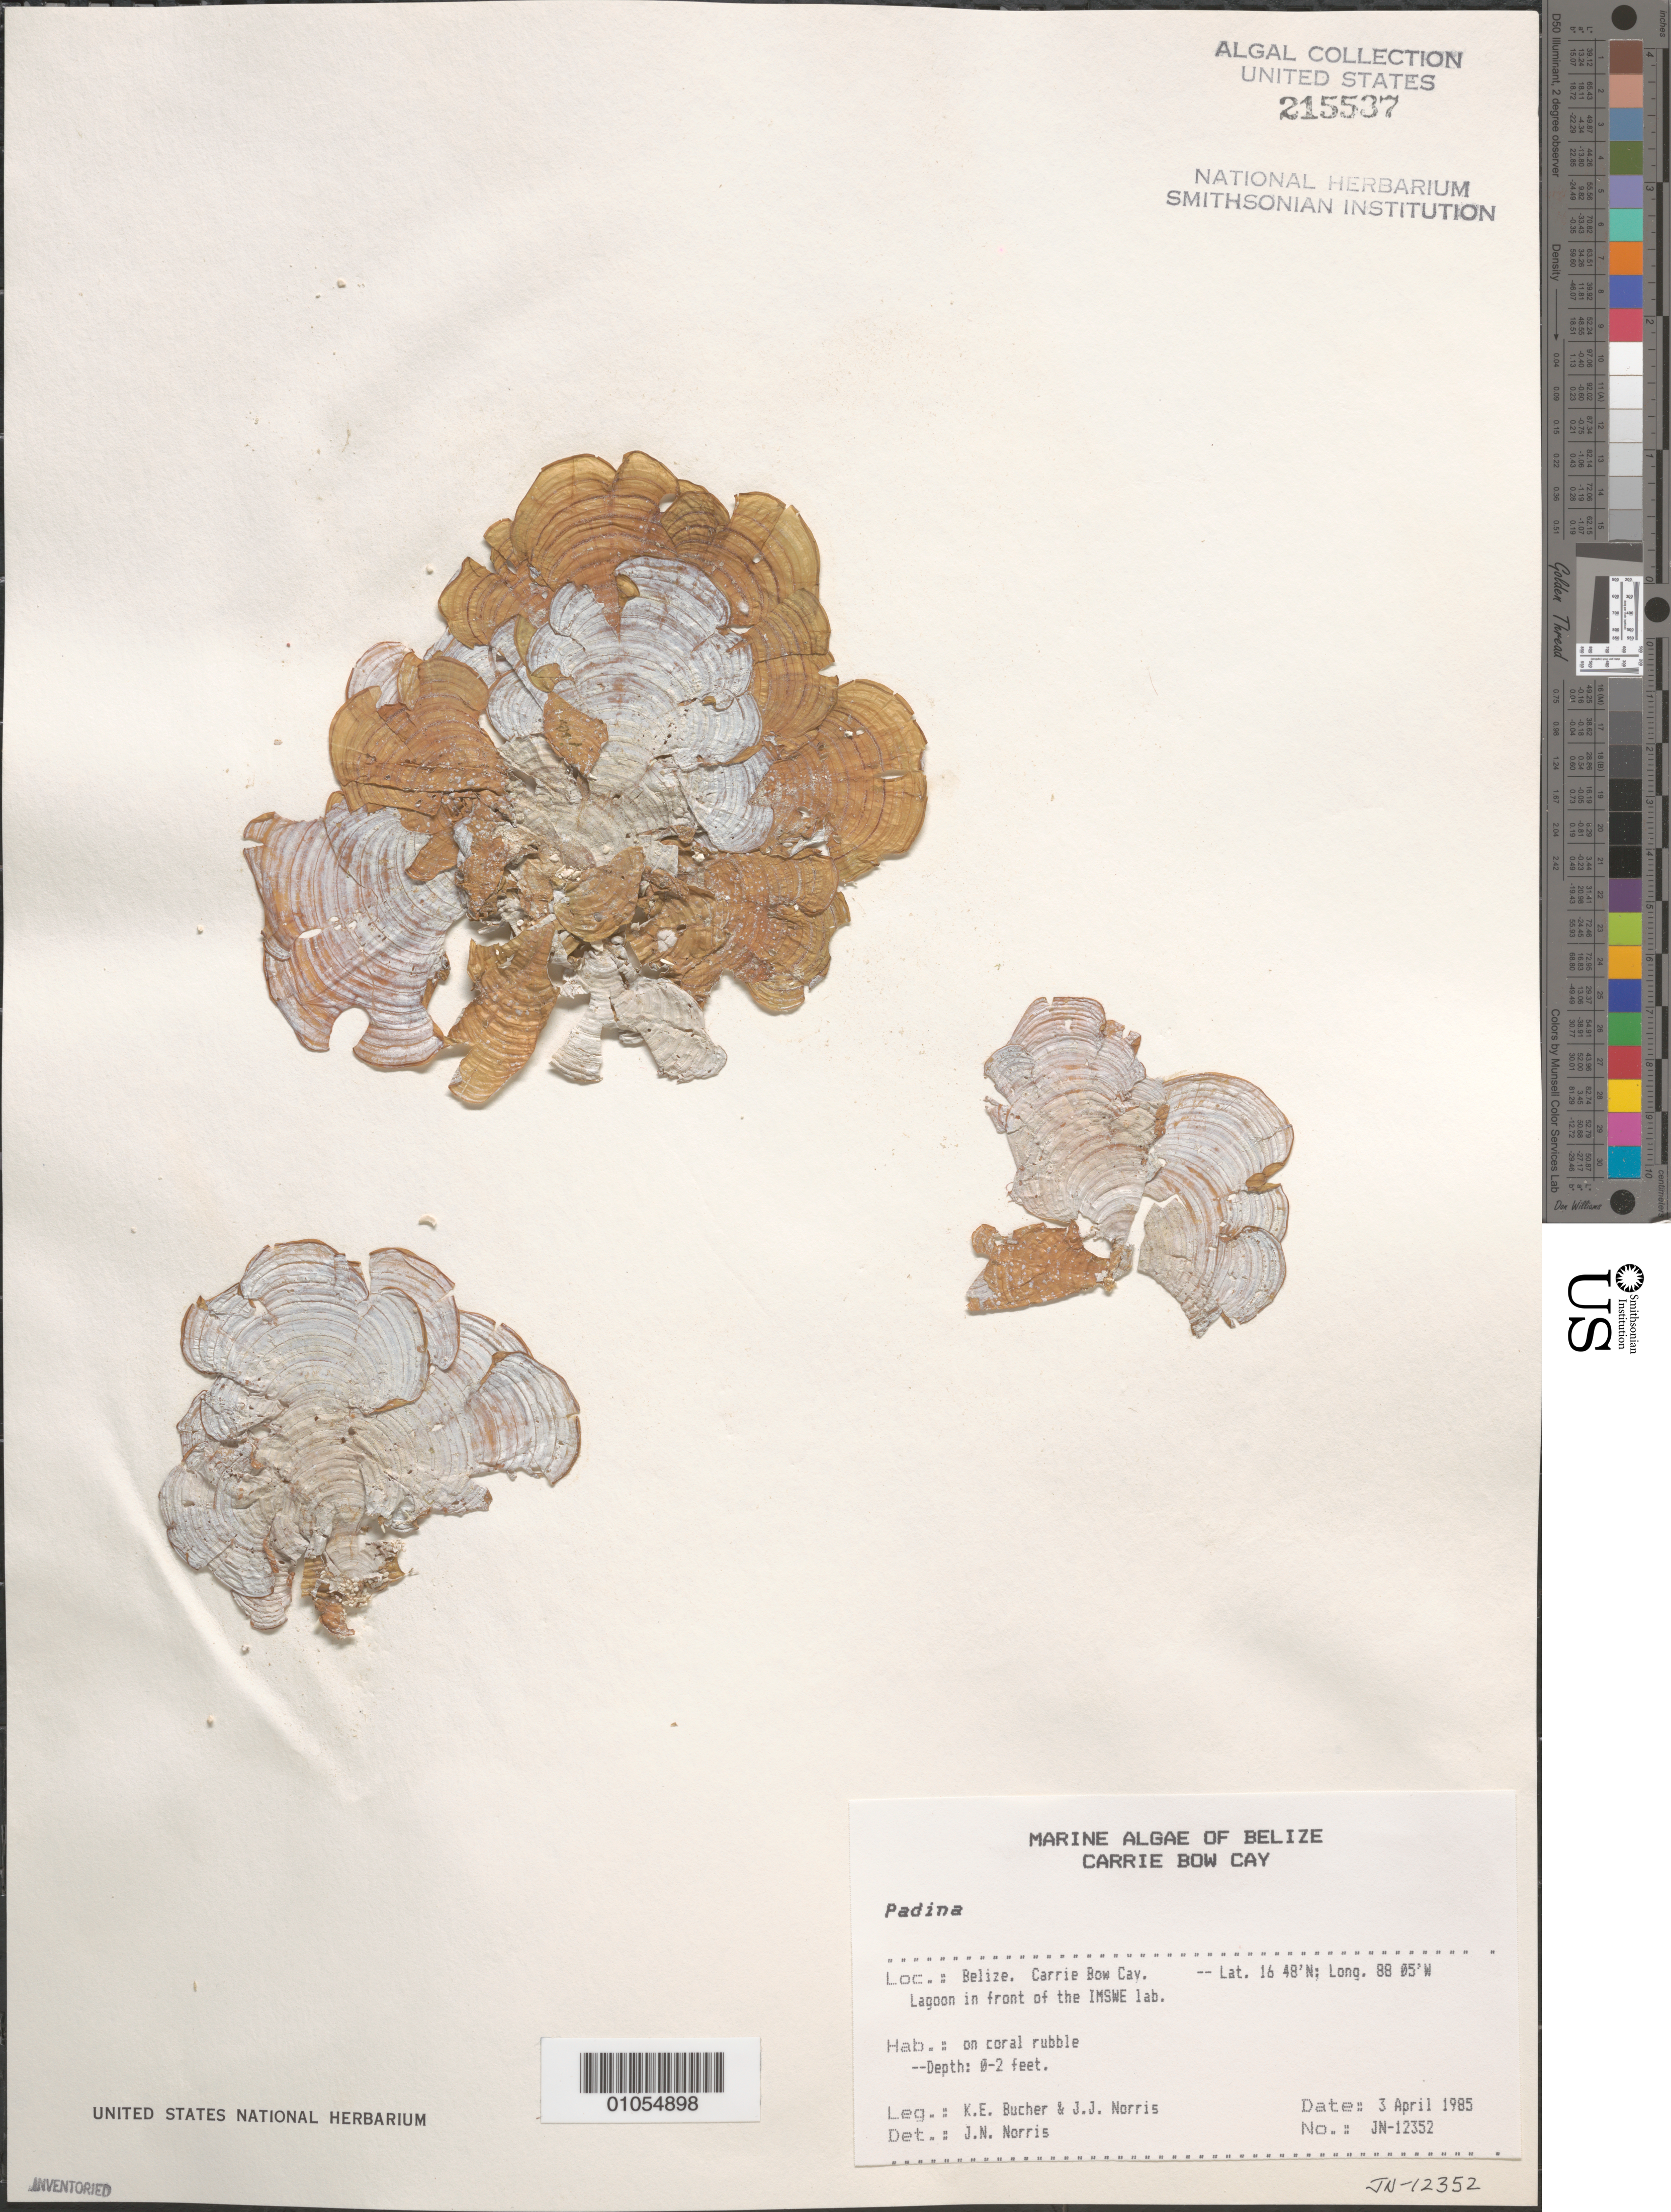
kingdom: Chromista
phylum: Ochrophyta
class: Phaeophyceae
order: Dictyotales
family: Dictyotaceae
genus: Padina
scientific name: Padina sp.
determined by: Norris, James N.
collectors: K. E. Bucher & J. A. Norris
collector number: JN-12352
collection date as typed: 03 Apr 1985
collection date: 1985-04-03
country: Belize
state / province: Stann Creek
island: Carrie Bow Cay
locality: Lagoon in front of the IMSWE laboratory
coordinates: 16 48'N, 88 05'W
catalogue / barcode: US 215537